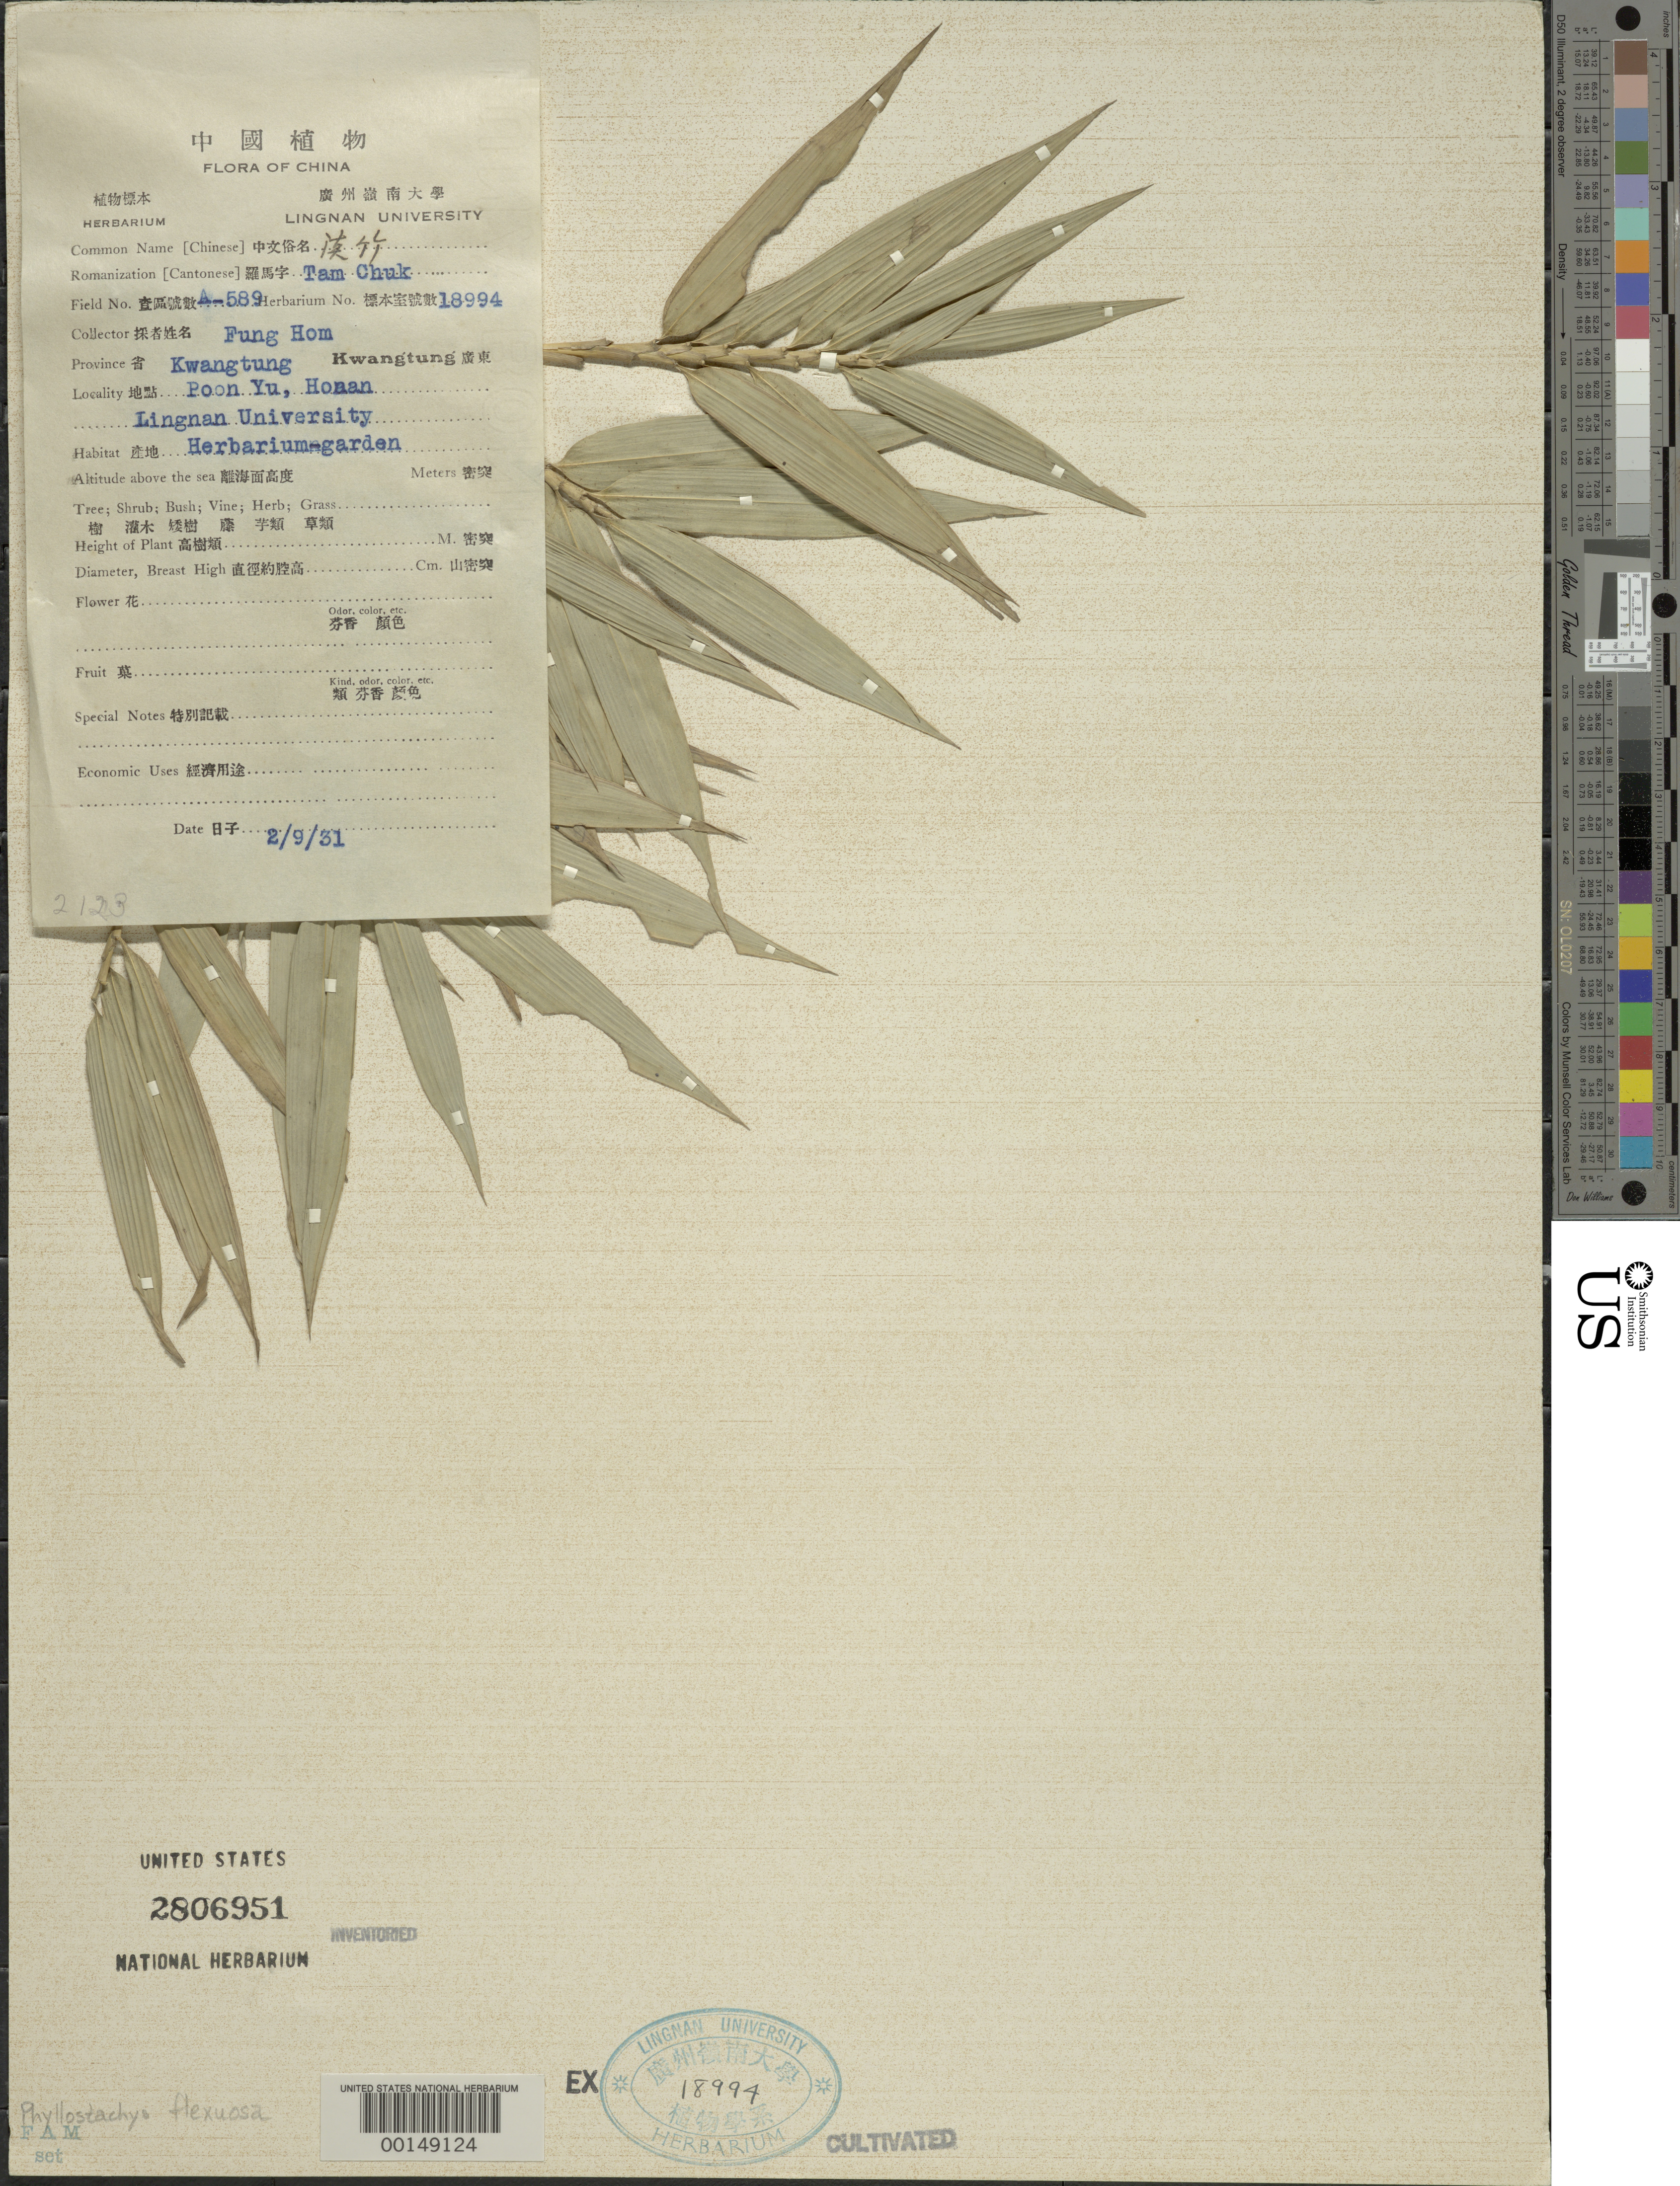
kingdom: Plantae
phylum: Tracheophyta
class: Liliopsida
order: Poales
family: Poaceae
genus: Phyllostachys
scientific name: Phyllostachys flexuosa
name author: Rivière & C. Rivière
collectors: H. L. Fung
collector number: A-589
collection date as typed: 09 Feb 1931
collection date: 1931-02-09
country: China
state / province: Guangdong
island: Honam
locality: Honan, poon yu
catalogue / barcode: US 2806951